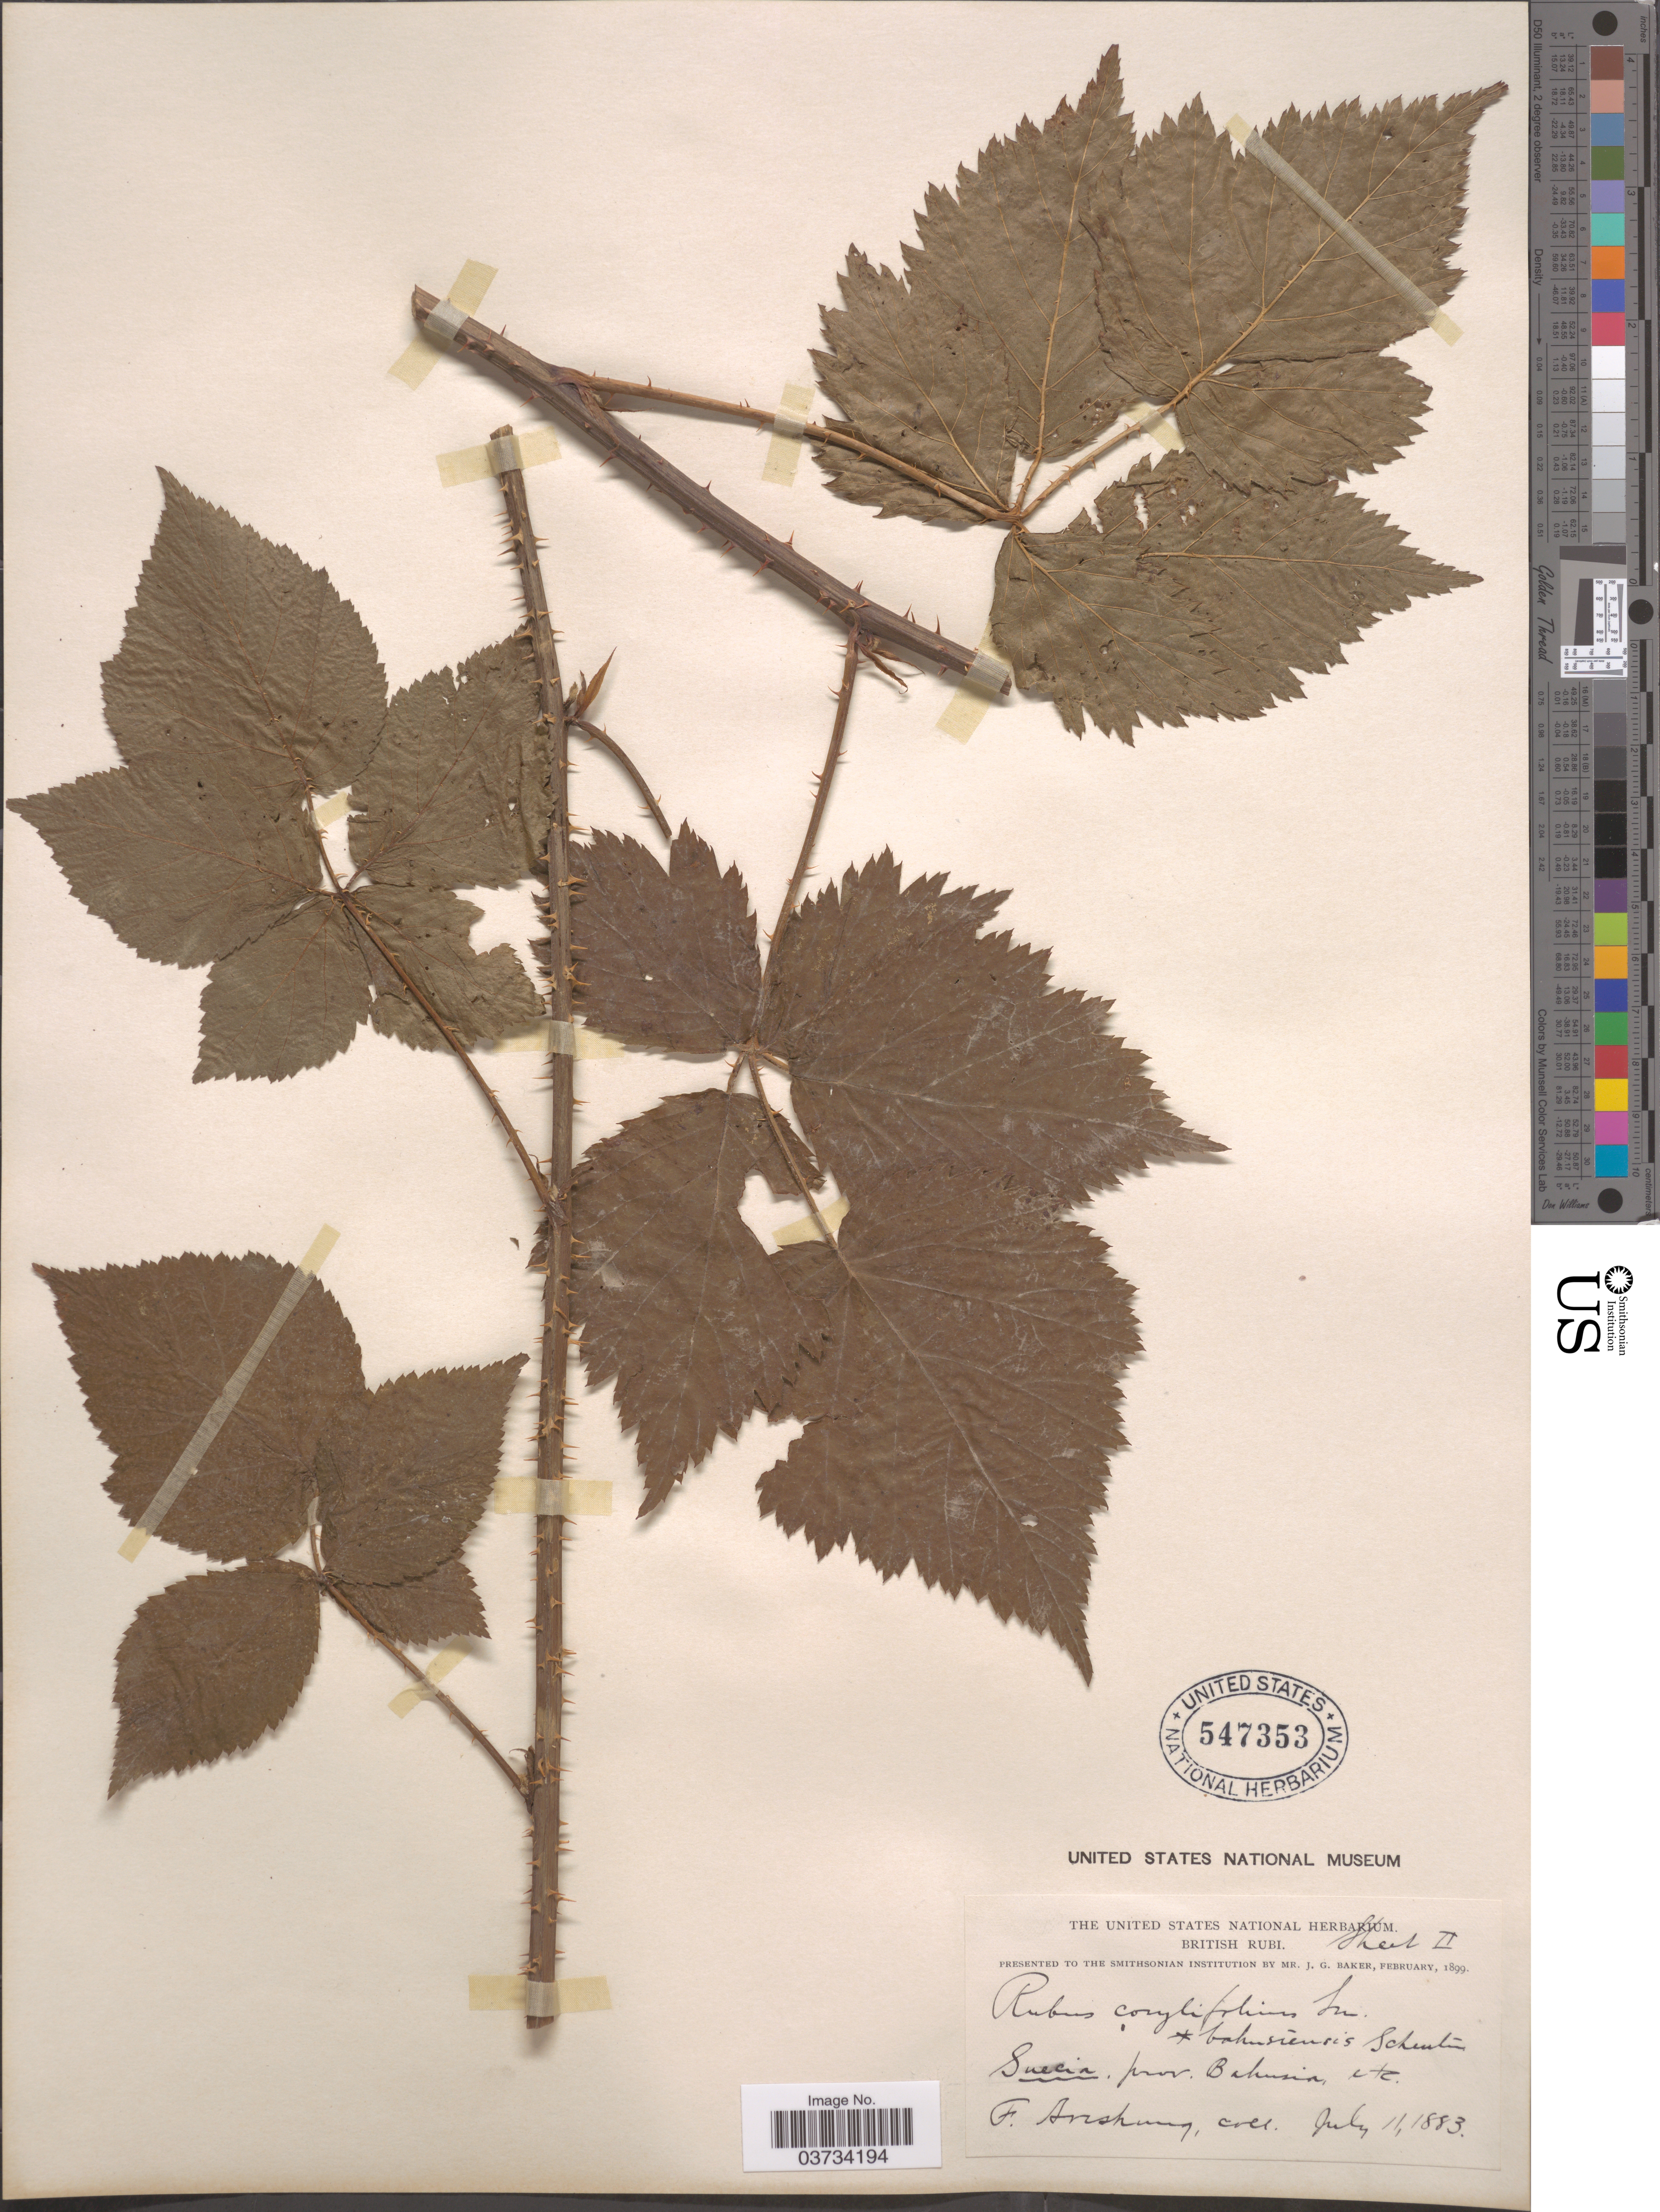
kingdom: Plantae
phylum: Tracheophyta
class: Magnoliopsida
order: Rosales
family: Rosaceae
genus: Rubus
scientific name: Rubus corylifolius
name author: Hayne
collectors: F. Anshung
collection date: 1883-07-11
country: Sweden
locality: Suecia, prov. Bohusia, etc.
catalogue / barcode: US 547353